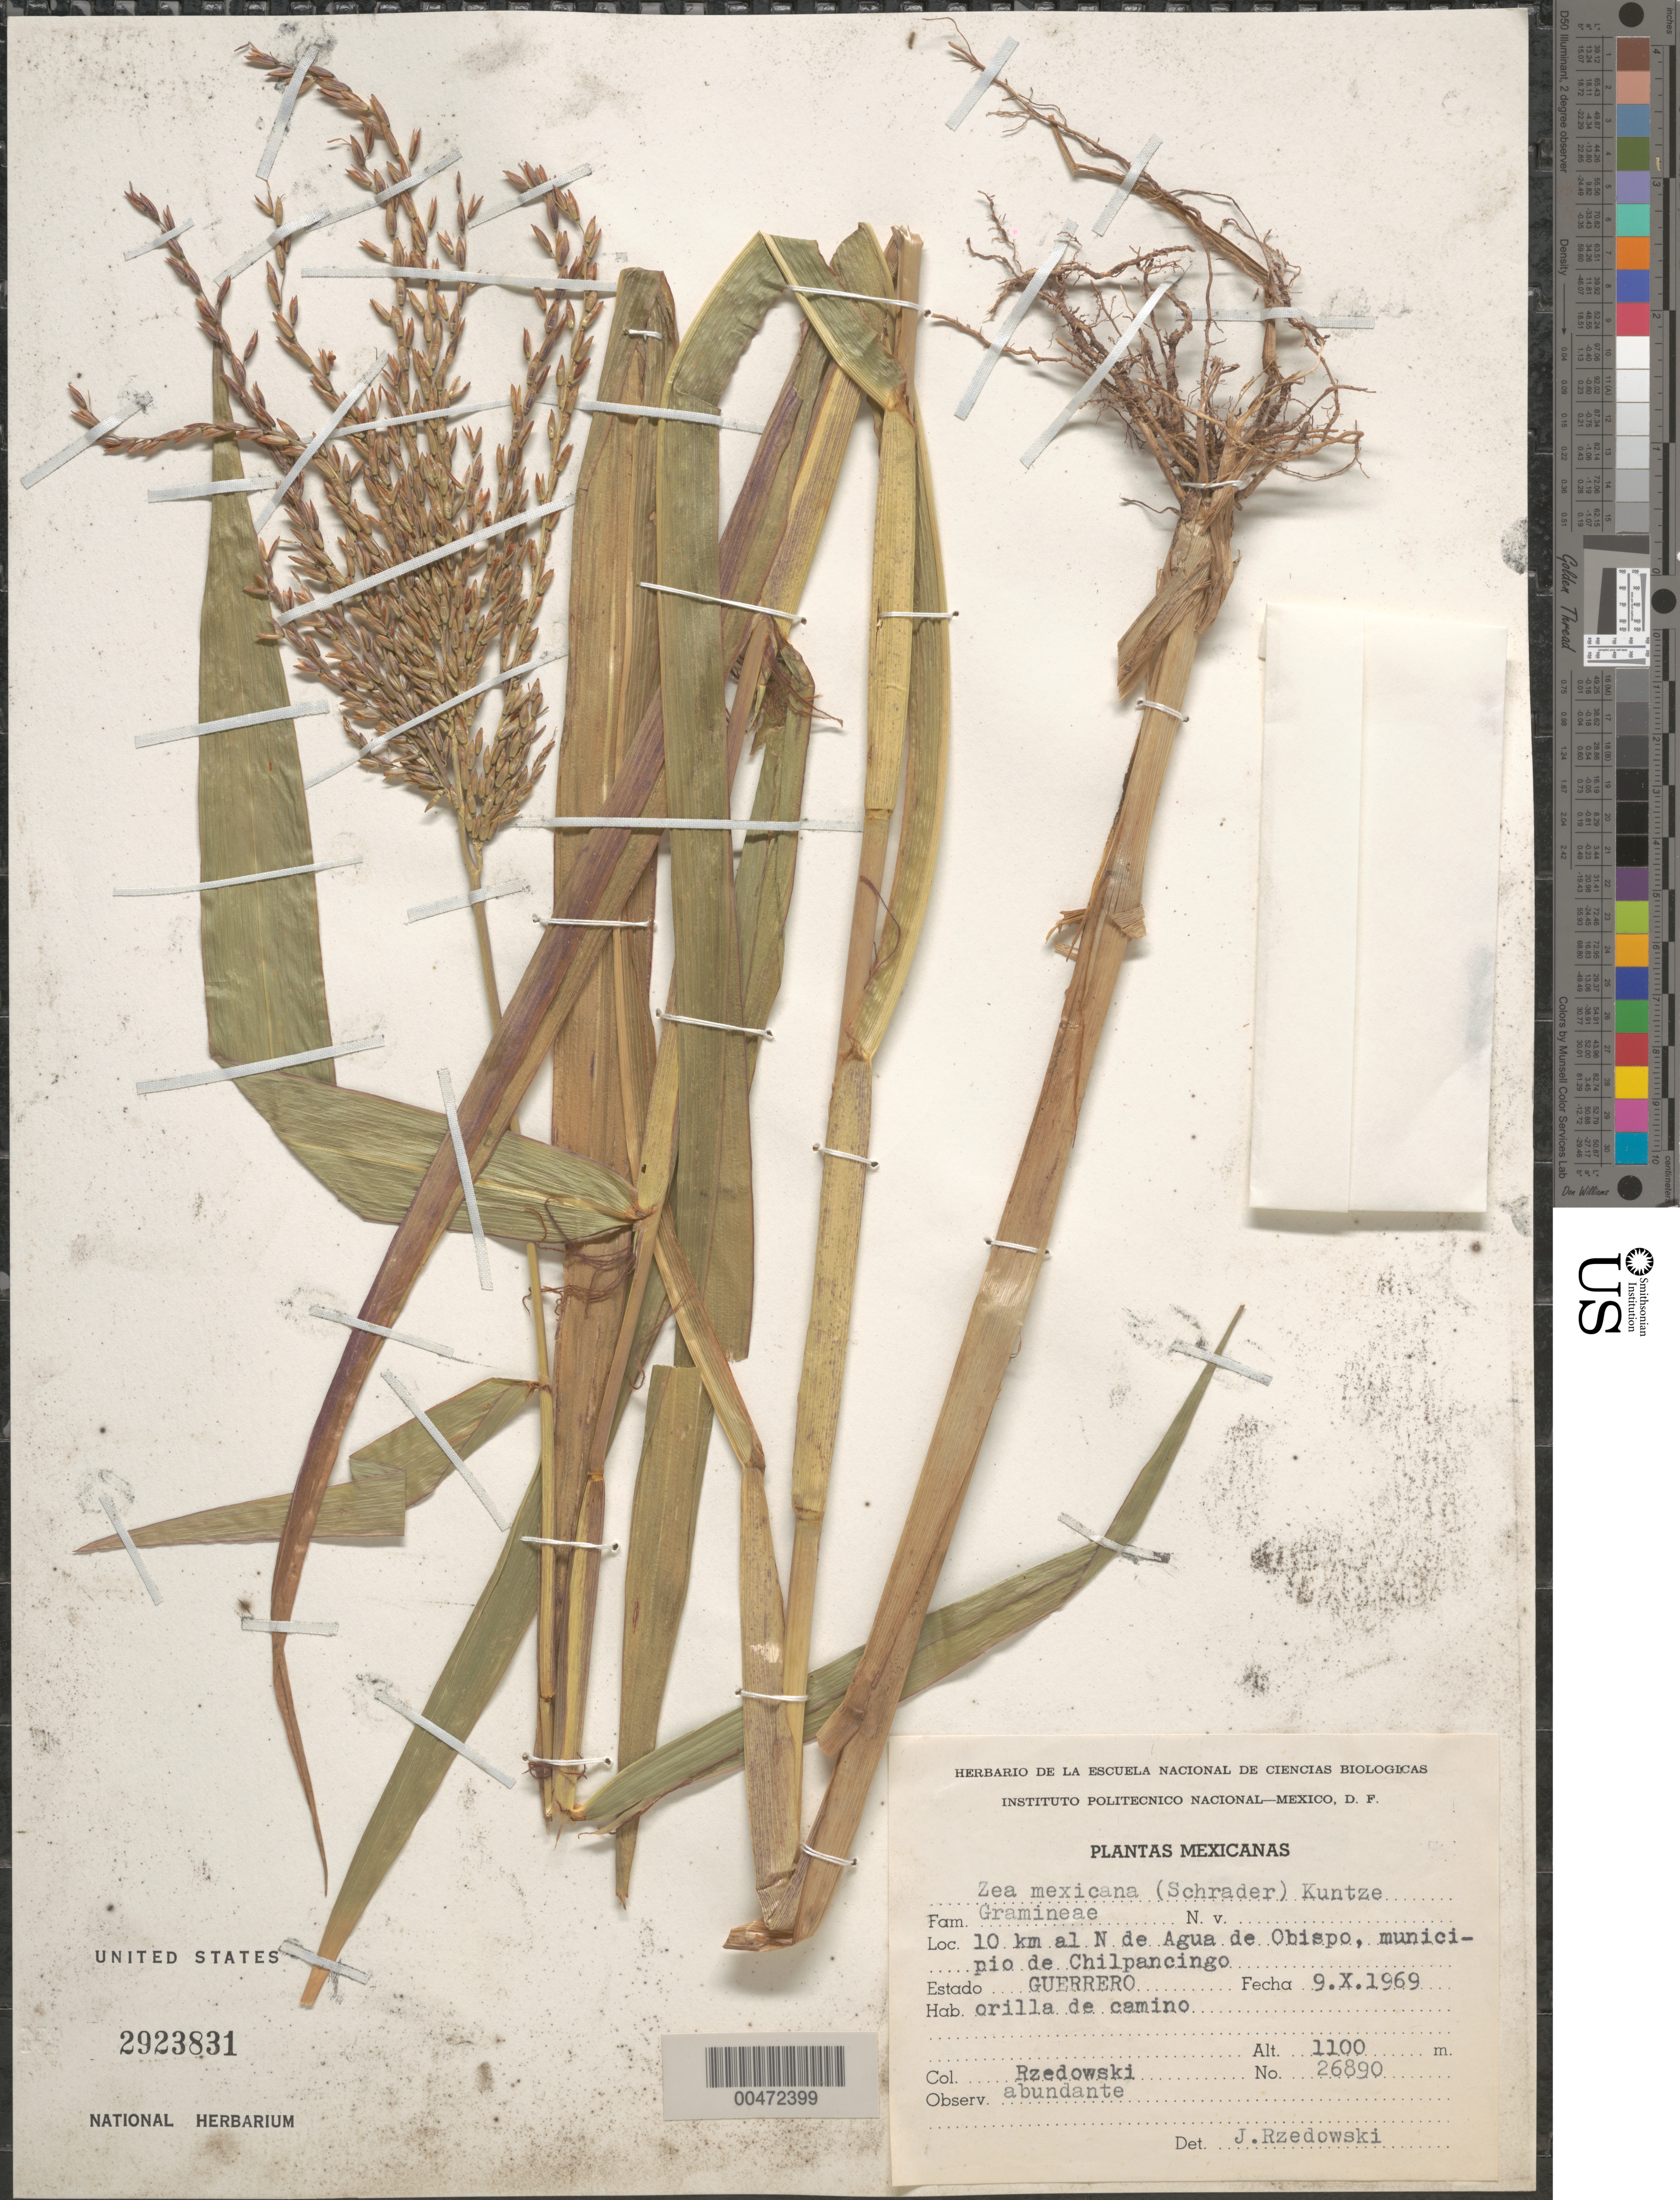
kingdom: Plantae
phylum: Tracheophyta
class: Liliopsida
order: Poales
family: Poaceae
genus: Zea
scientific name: Zea mays subsp. mexicana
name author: (Schrad.) Iltis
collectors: J. Rzedowski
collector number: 26890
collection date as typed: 9 Oct 1969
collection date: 1969-10-09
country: Mexico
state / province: Guerrero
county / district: Chilpancingo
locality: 10 km N of Agua de Obispo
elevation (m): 1100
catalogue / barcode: US 2923831